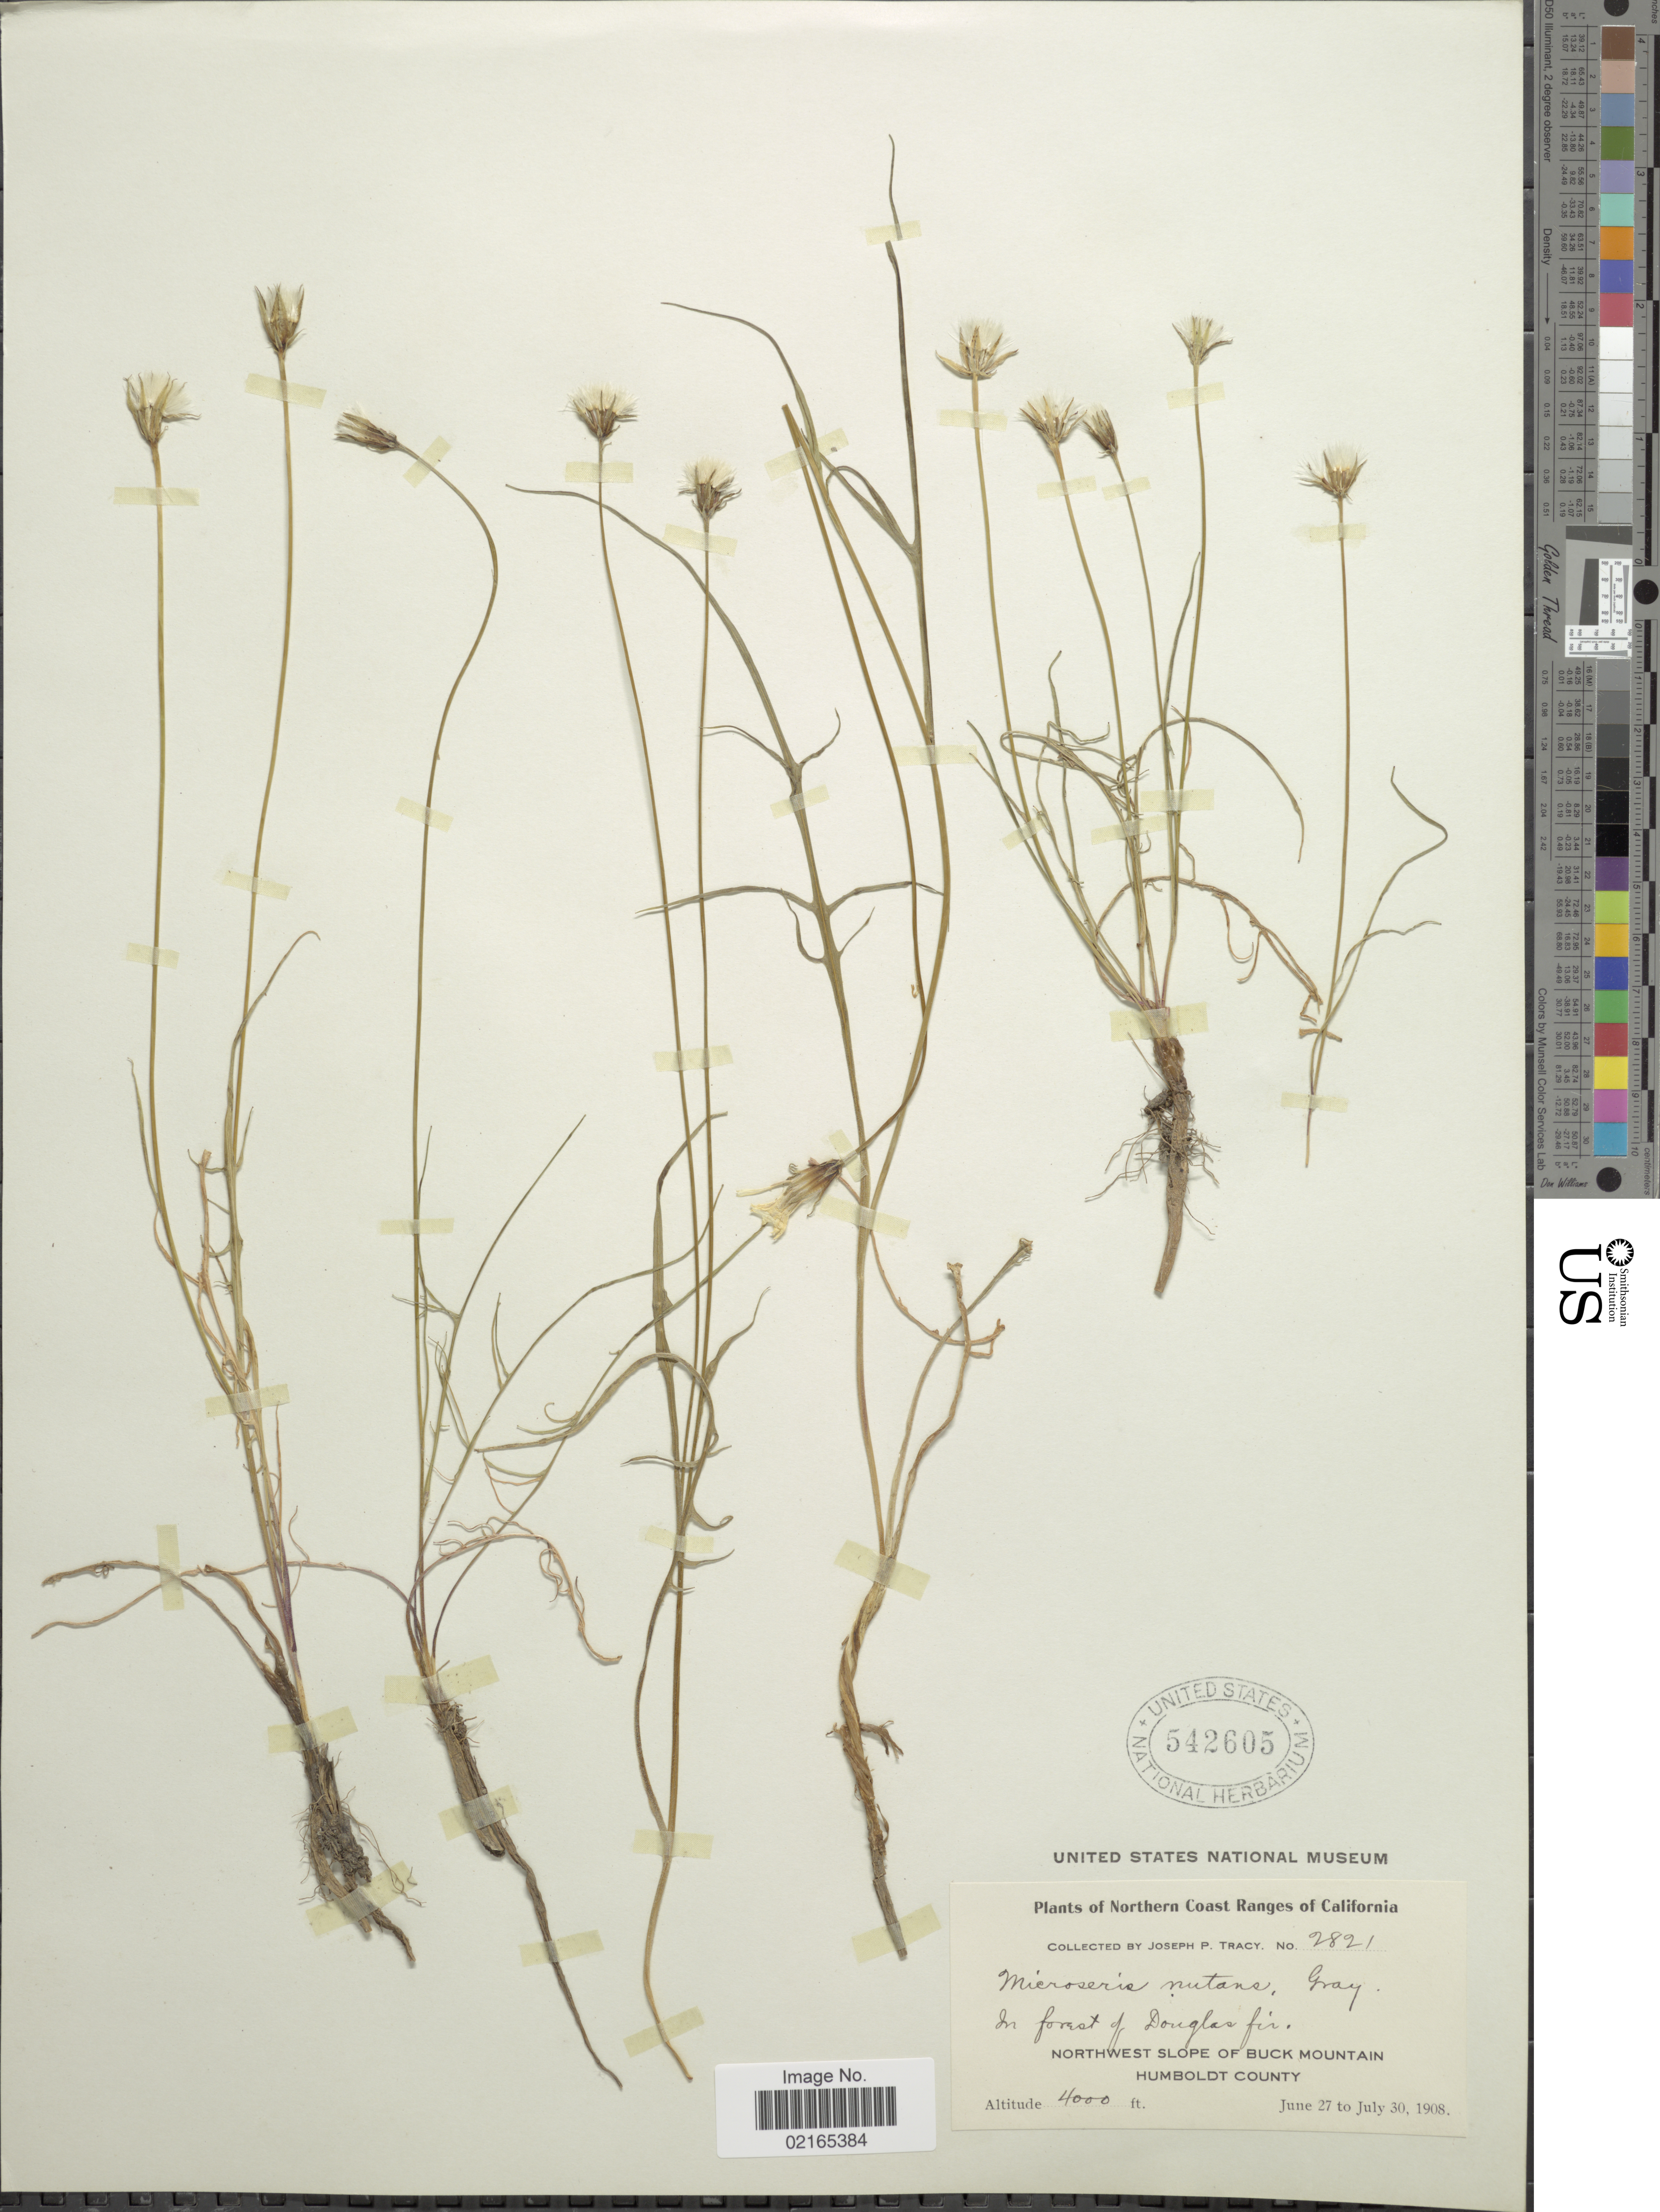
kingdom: Plantae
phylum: Tracheophyta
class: Magnoliopsida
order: Asterales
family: Asteraceae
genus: Microseris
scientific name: Microseris nutans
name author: (Hook.) Sch. Bip.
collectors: J. Tracy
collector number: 2821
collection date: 1908-06-27/1908-07-30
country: United States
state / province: California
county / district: Humboldt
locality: Northern Coast Ranges of California, in forest of Douglas fir., Northwest slope of Buck Mountain, Humboldt County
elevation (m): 1219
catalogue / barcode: US 542605